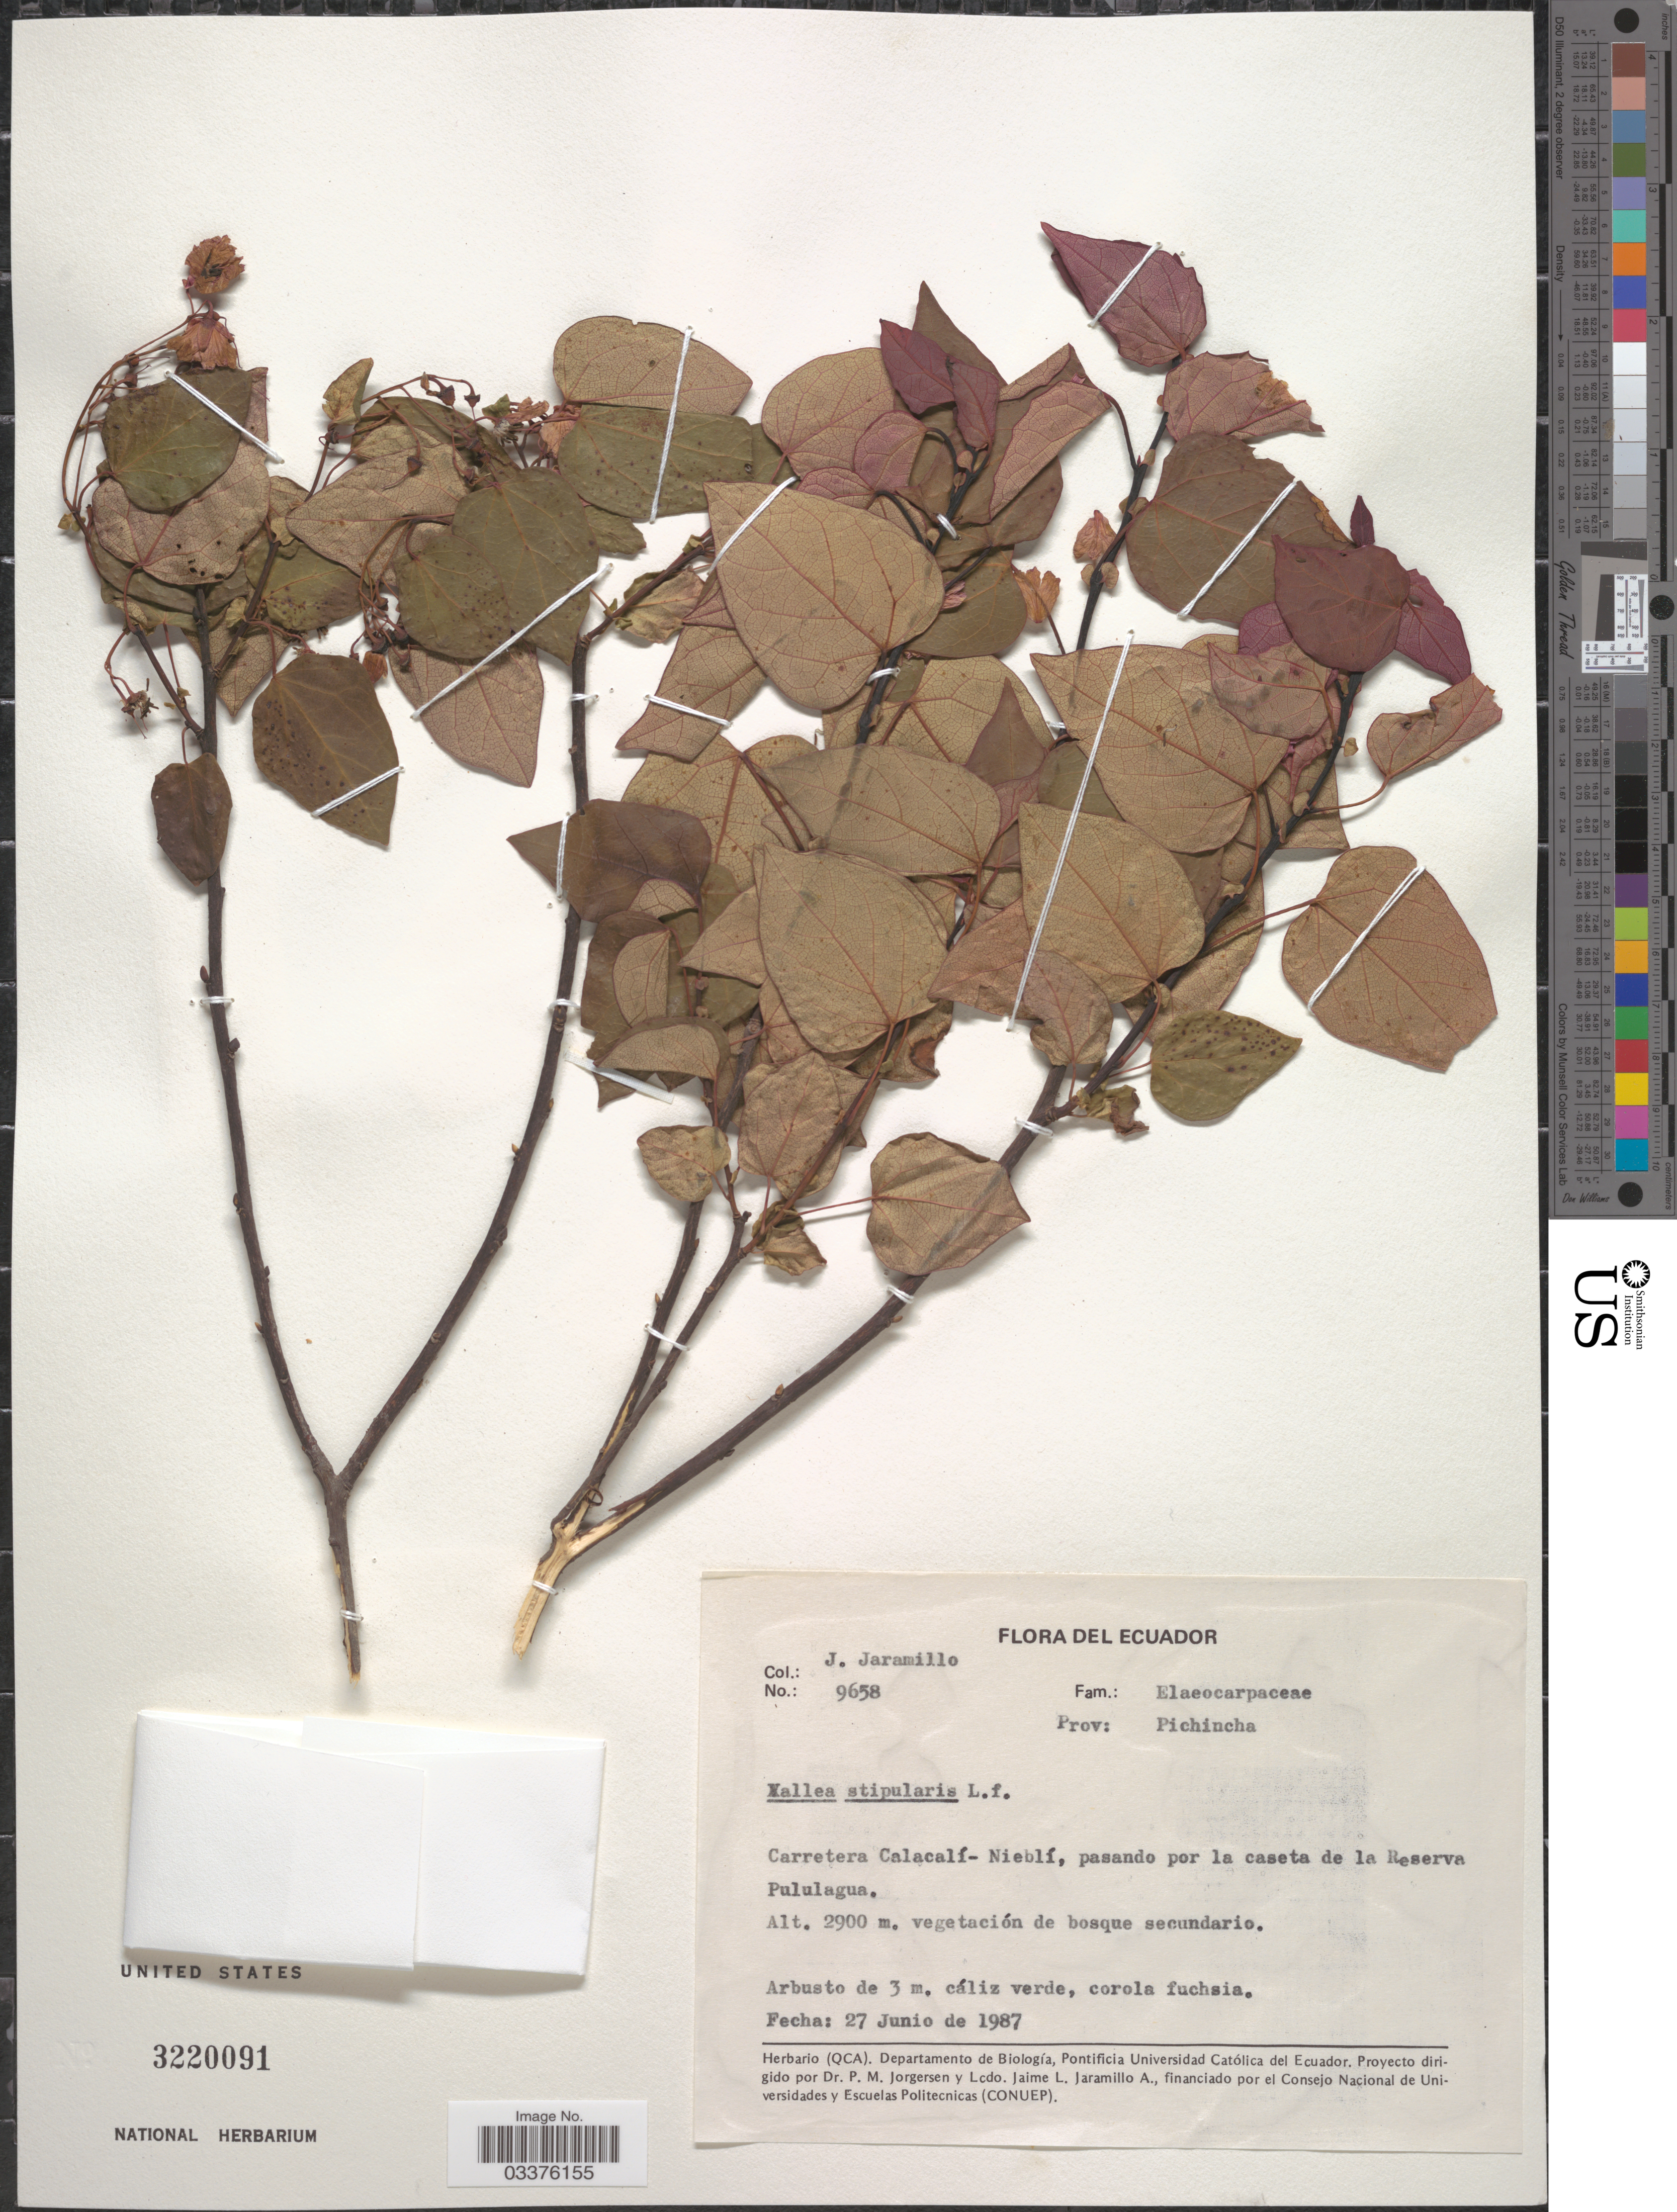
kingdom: Plantae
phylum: Tracheophyta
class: Magnoliopsida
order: Oxalidales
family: Elaeocarpaceae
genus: Vallea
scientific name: Vallea pubescens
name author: Kunth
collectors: J. Jaramillo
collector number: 9658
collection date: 1987-06-27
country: Ecuador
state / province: Pichincha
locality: Carretera Calacalí-Nieblí, pasando por la caseta de la Reserva Pululagua.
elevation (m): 2900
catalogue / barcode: US 3220091